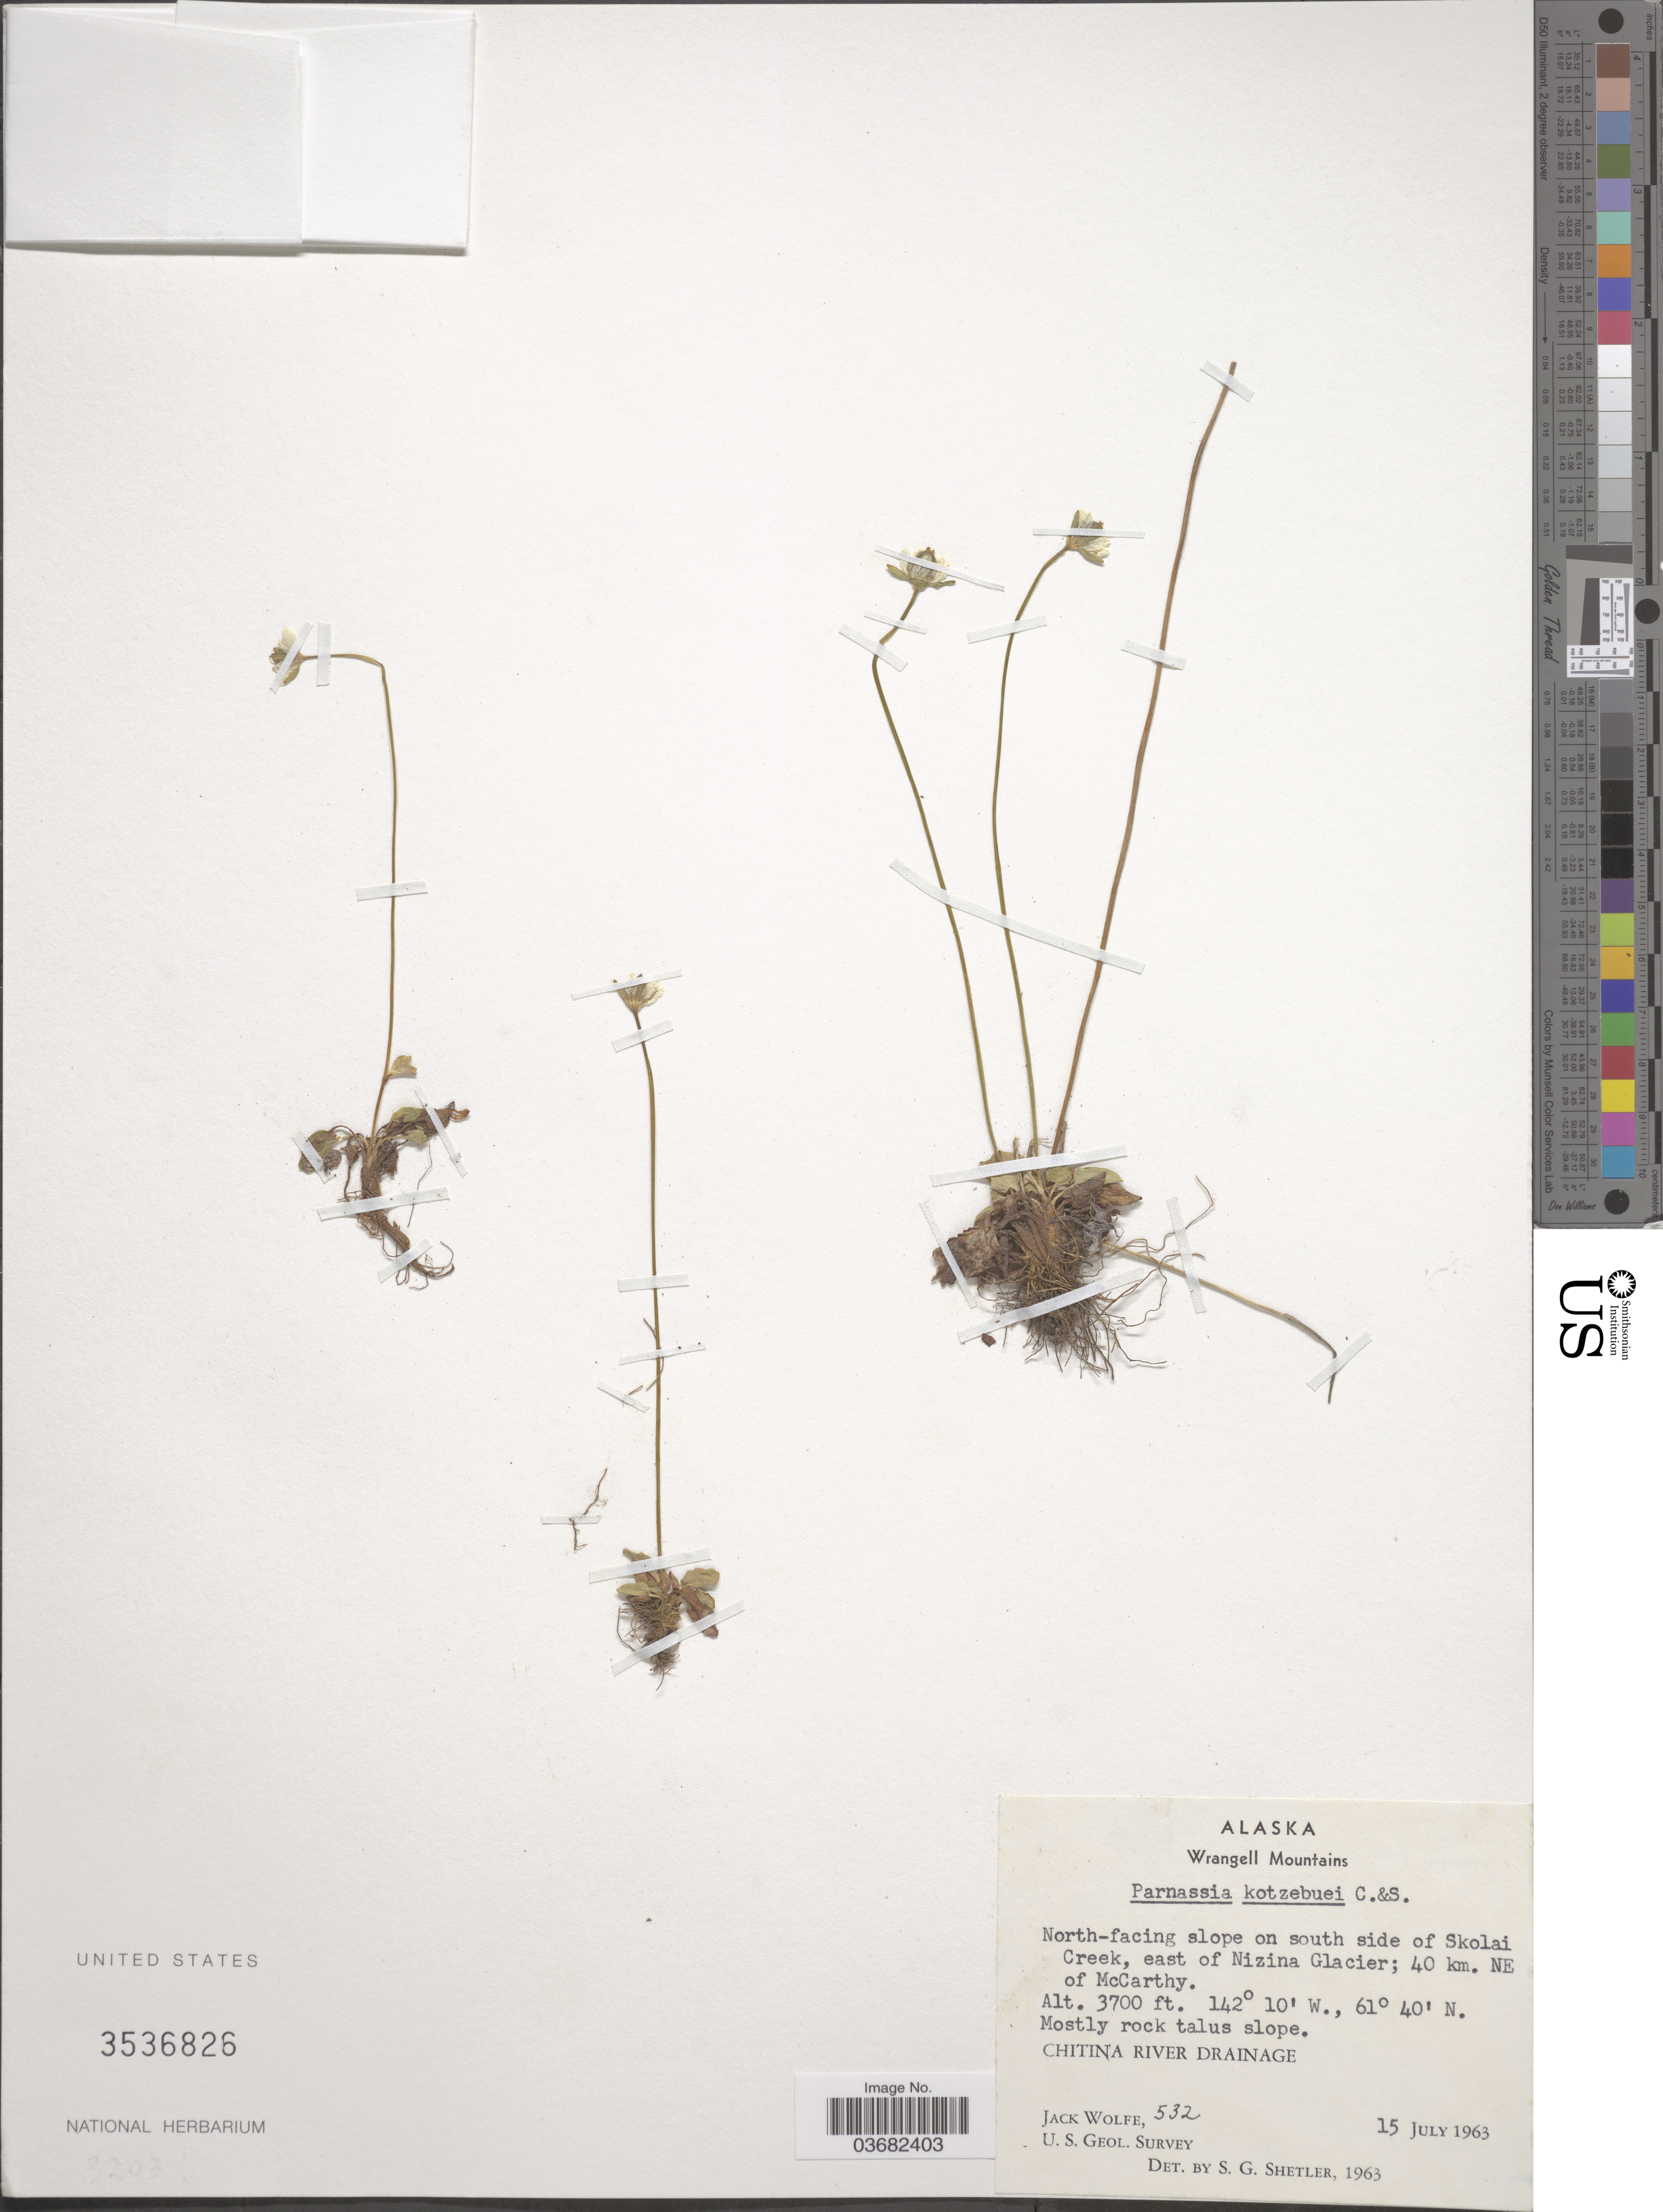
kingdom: Plantae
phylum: Tracheophyta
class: Magnoliopsida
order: Celastrales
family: Parnassiaceae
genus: Parnassia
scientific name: Parnassia kotzebuei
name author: Cham. ex Spreng.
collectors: J. Wolfe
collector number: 532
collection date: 1963-07-15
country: United States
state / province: Alaska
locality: Wrangell Mountains. North-facing slope on south side of Skolai Creek, east of Nizina Glacier; 40 km. NE of McCarthy. Mostly rock talus slope. Chitina River Drainage. U. S. Geol. Survey.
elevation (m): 1128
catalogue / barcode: US 3536826